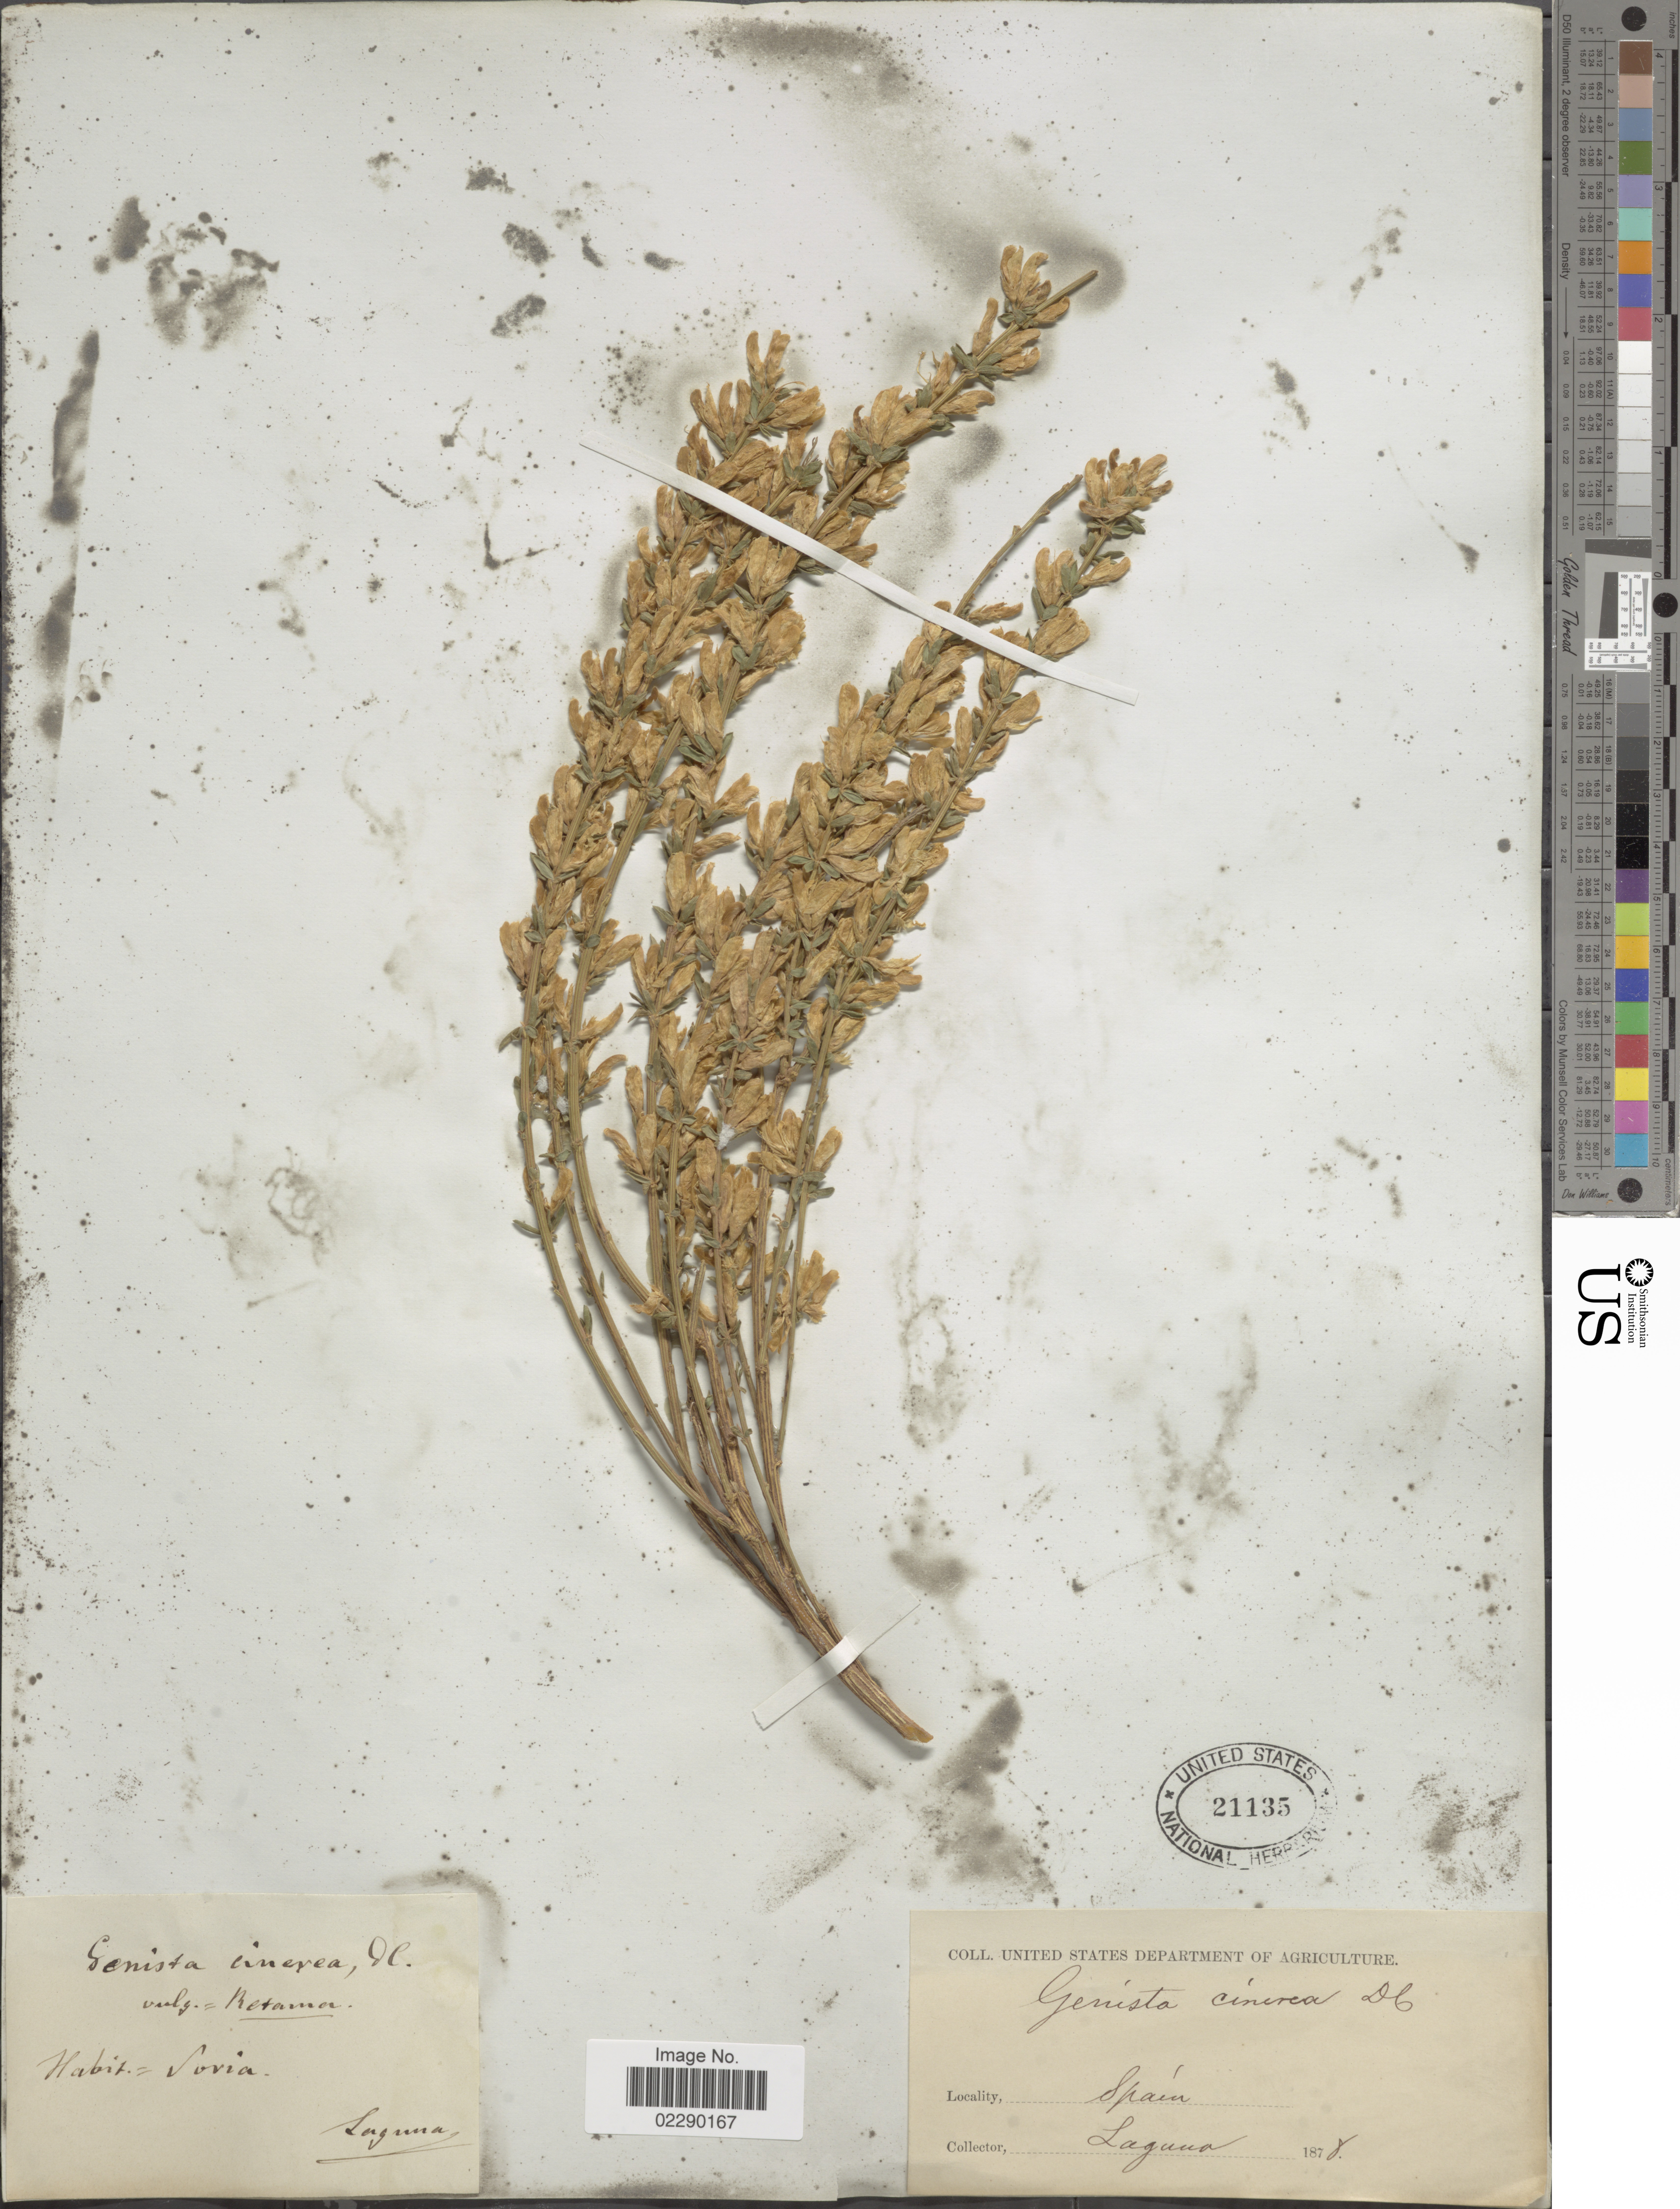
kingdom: Plantae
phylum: Tracheophyta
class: Magnoliopsida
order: Fabales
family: Fabaceae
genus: Genista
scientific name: Genista cinerea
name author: (Vill.) DC.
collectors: -. Laguna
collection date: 1878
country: Spain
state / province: Castilla y León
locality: Soria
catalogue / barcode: US 21135